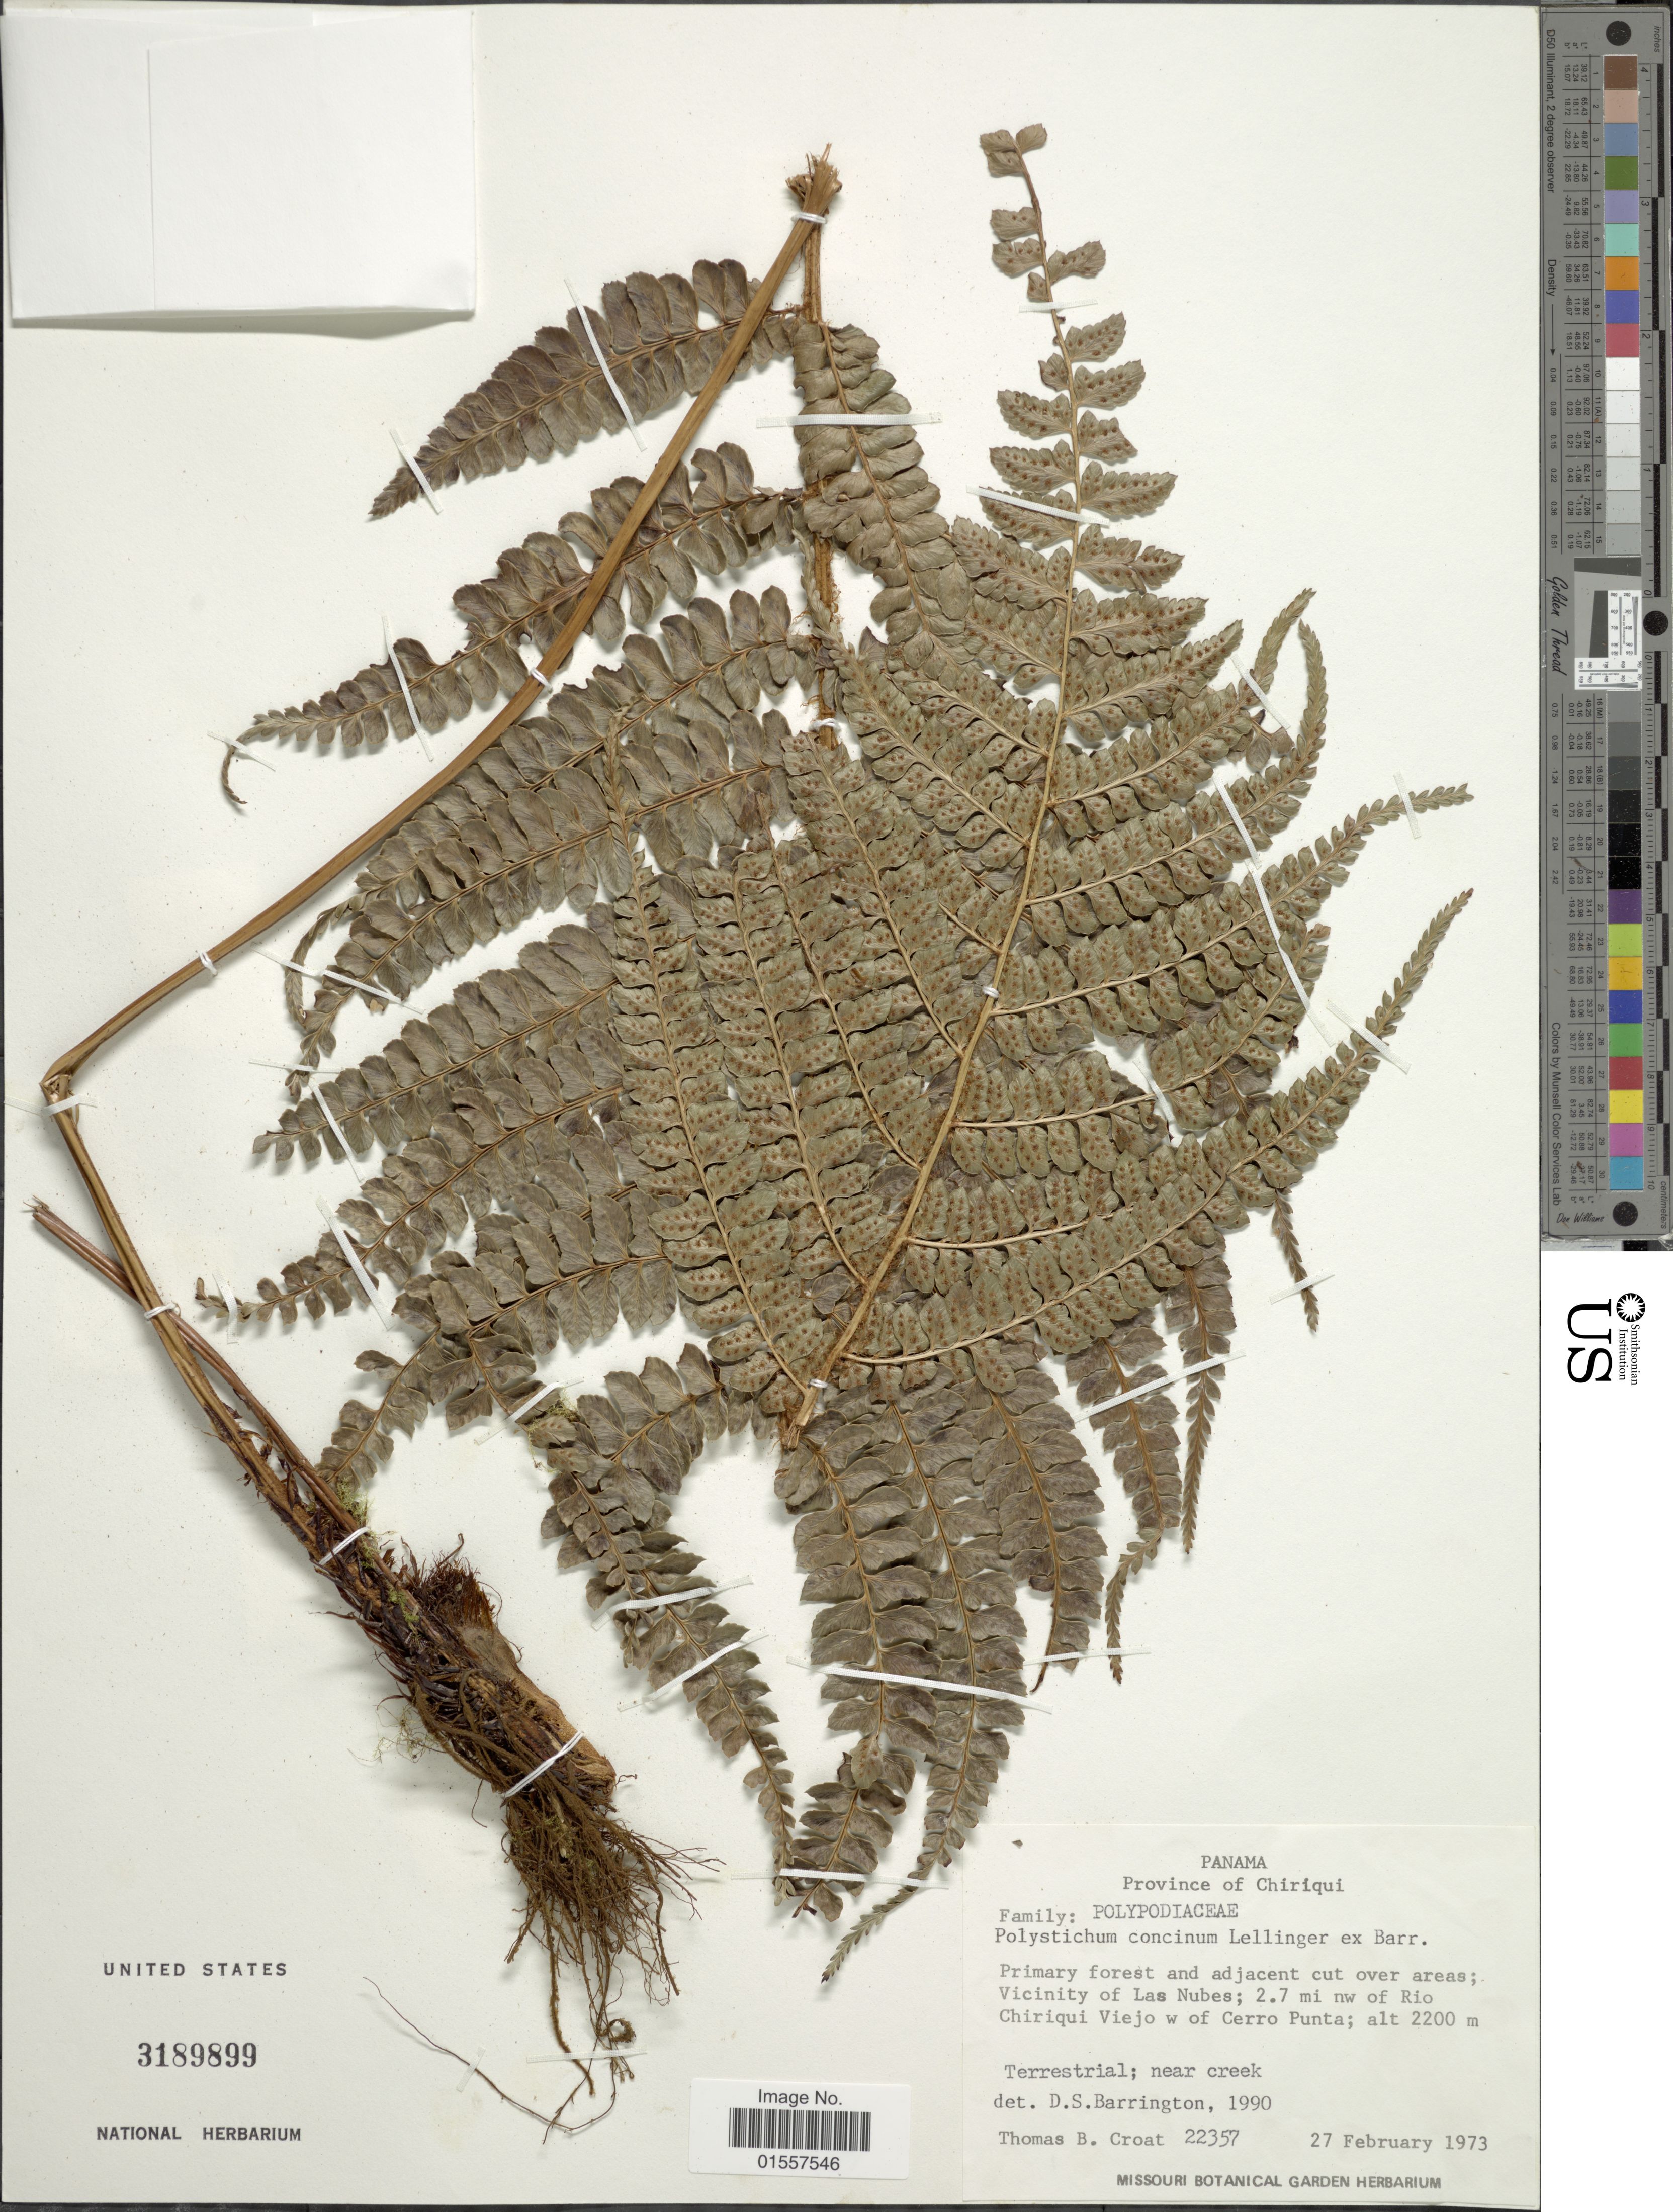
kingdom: Plantae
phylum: Tracheophyta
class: Polypodiopsida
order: Polypodiales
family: Dryopteridaceae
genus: Polystichum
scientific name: Polystichum concinnum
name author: Lellinger ex Barrington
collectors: T. B. Croat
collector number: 22357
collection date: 1973-02-27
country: Panama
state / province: Chiriqui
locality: Province of Chiriqui, Vicinity of Las Nubes; 2.7 mi nw of Rio Chiriqui Viejo w of cerro Punta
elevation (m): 2200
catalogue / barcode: US 3189899